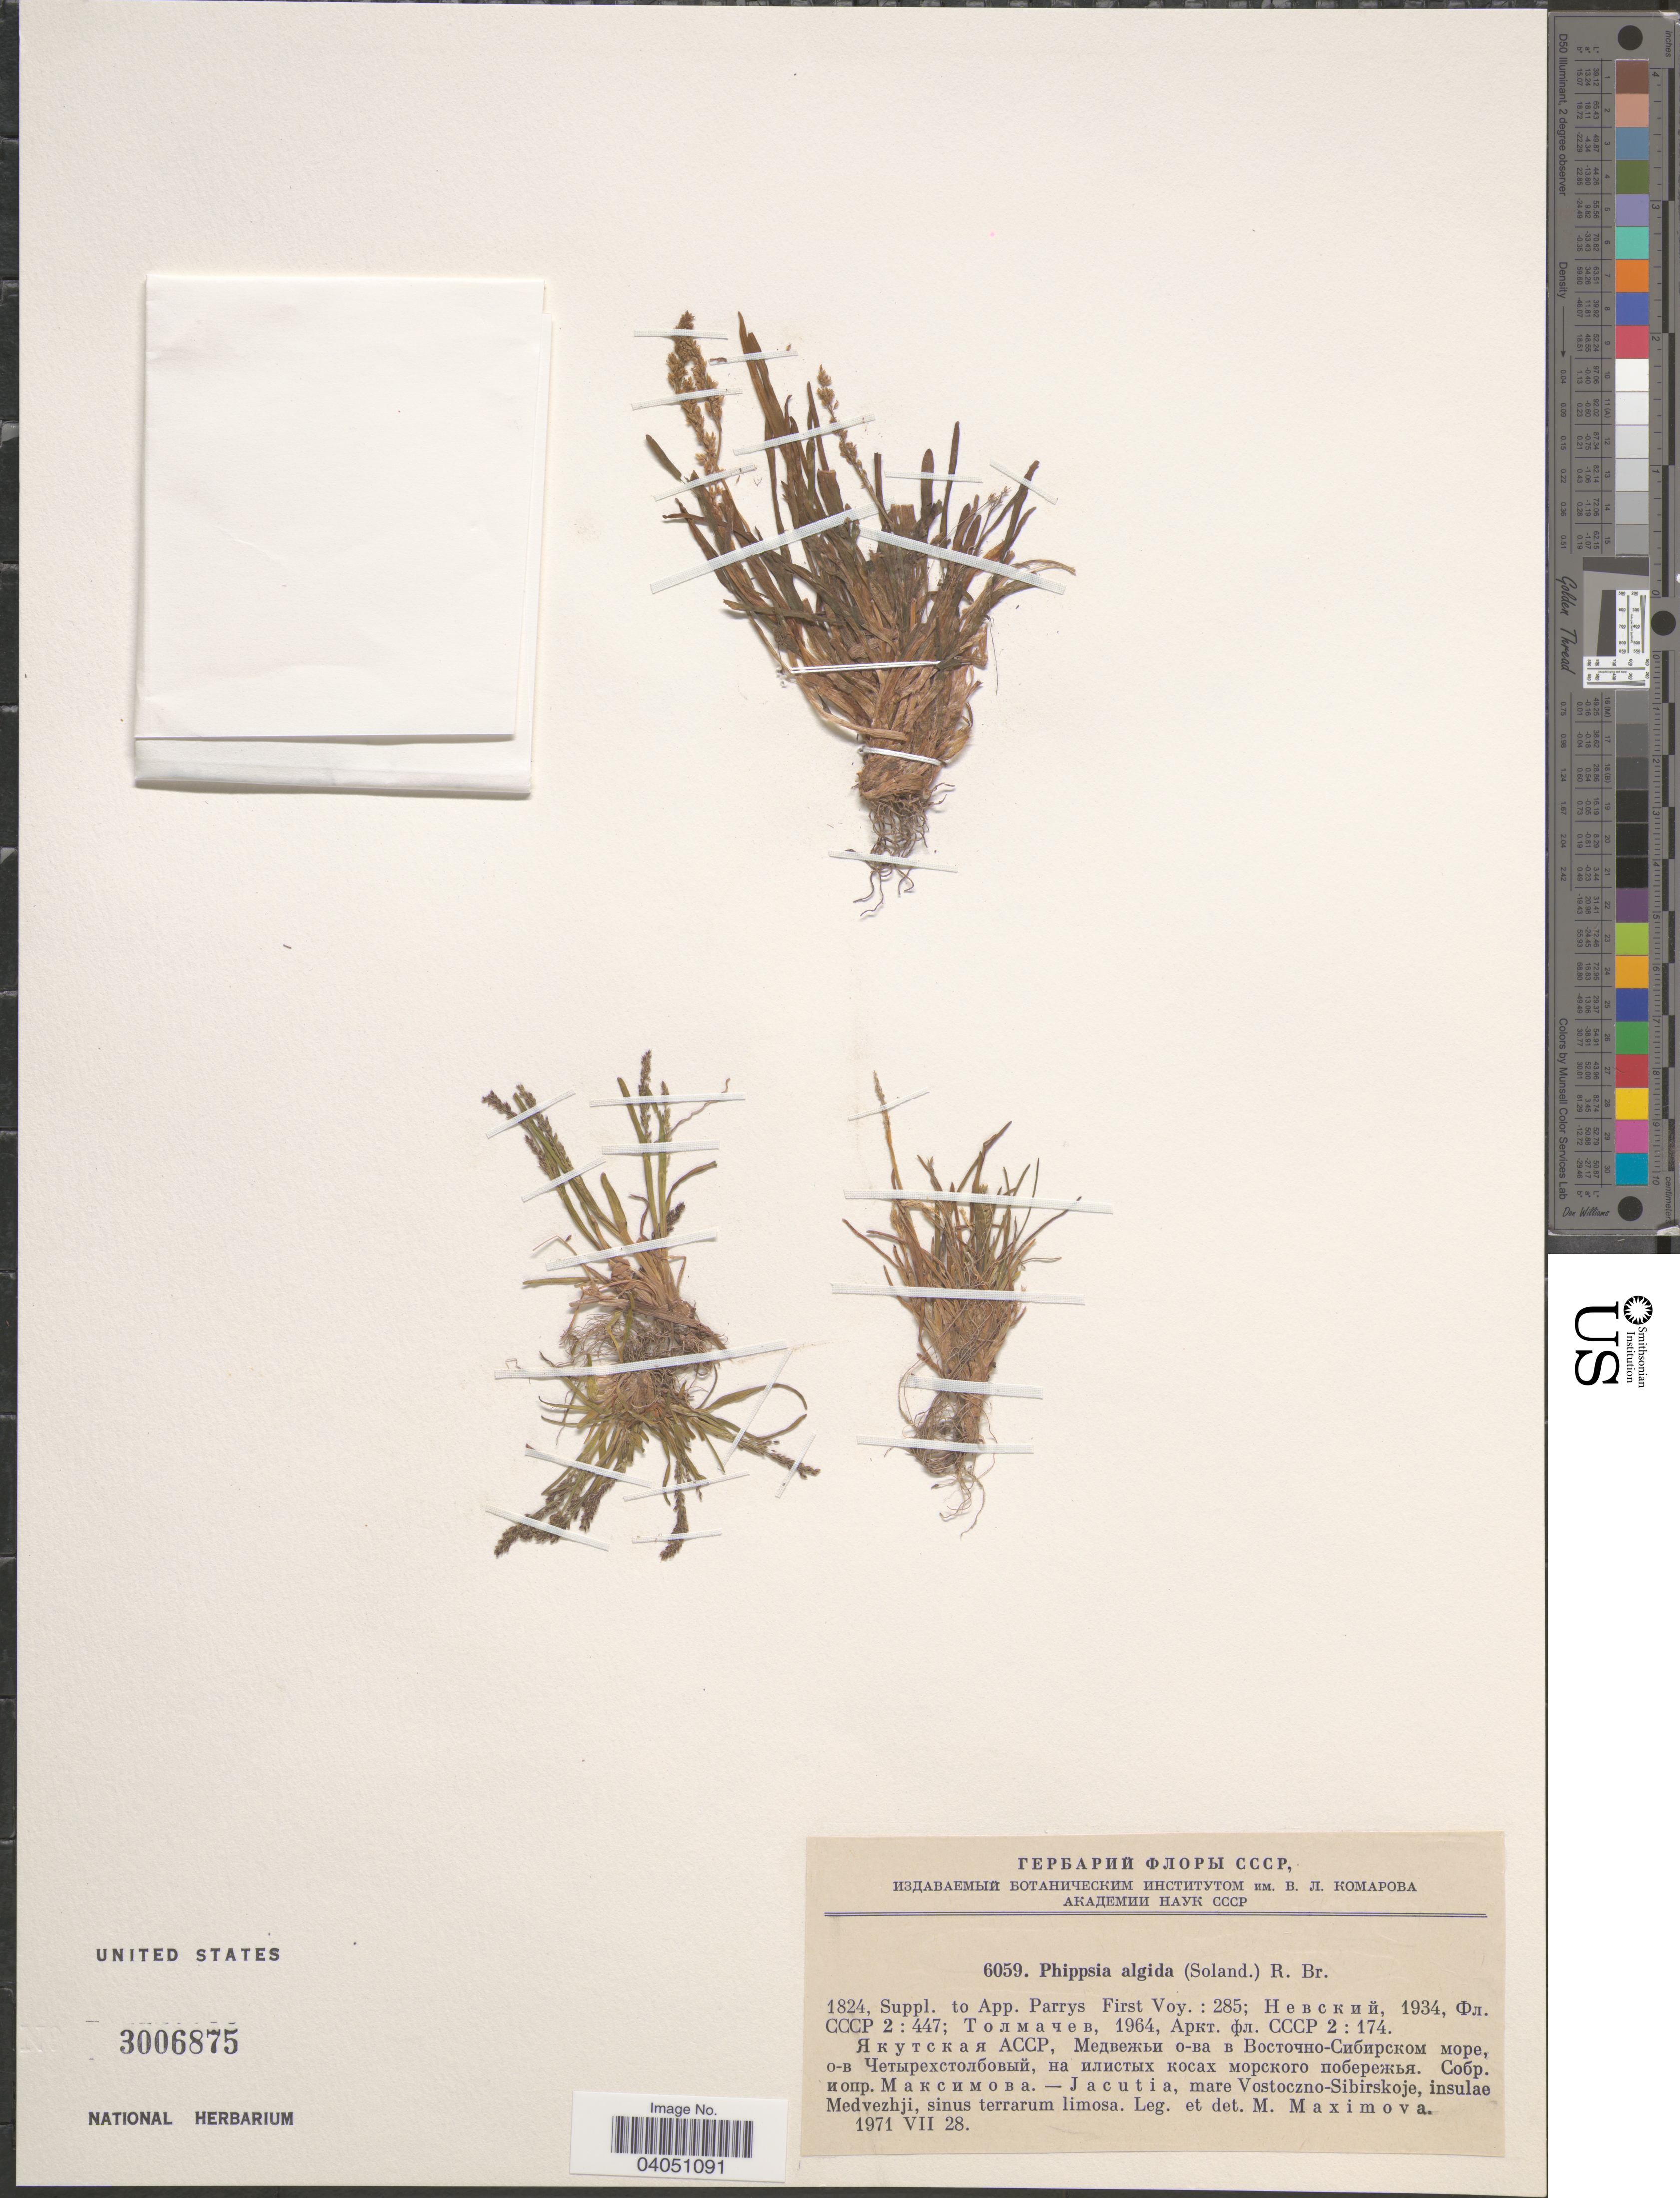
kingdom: Plantae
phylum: Tracheophyta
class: Liliopsida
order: Poales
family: Poaceae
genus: Phippsia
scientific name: Phippsia algida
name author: (Sol.) R. Br.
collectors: M. Maximova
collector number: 6059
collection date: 1971-07-28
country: Russian Federation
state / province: Sakha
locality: Jacutia, mare Vostoczno-Sibirskoje, insulae Medvezhji, sinus terrarum limosa.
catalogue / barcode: US 3006875